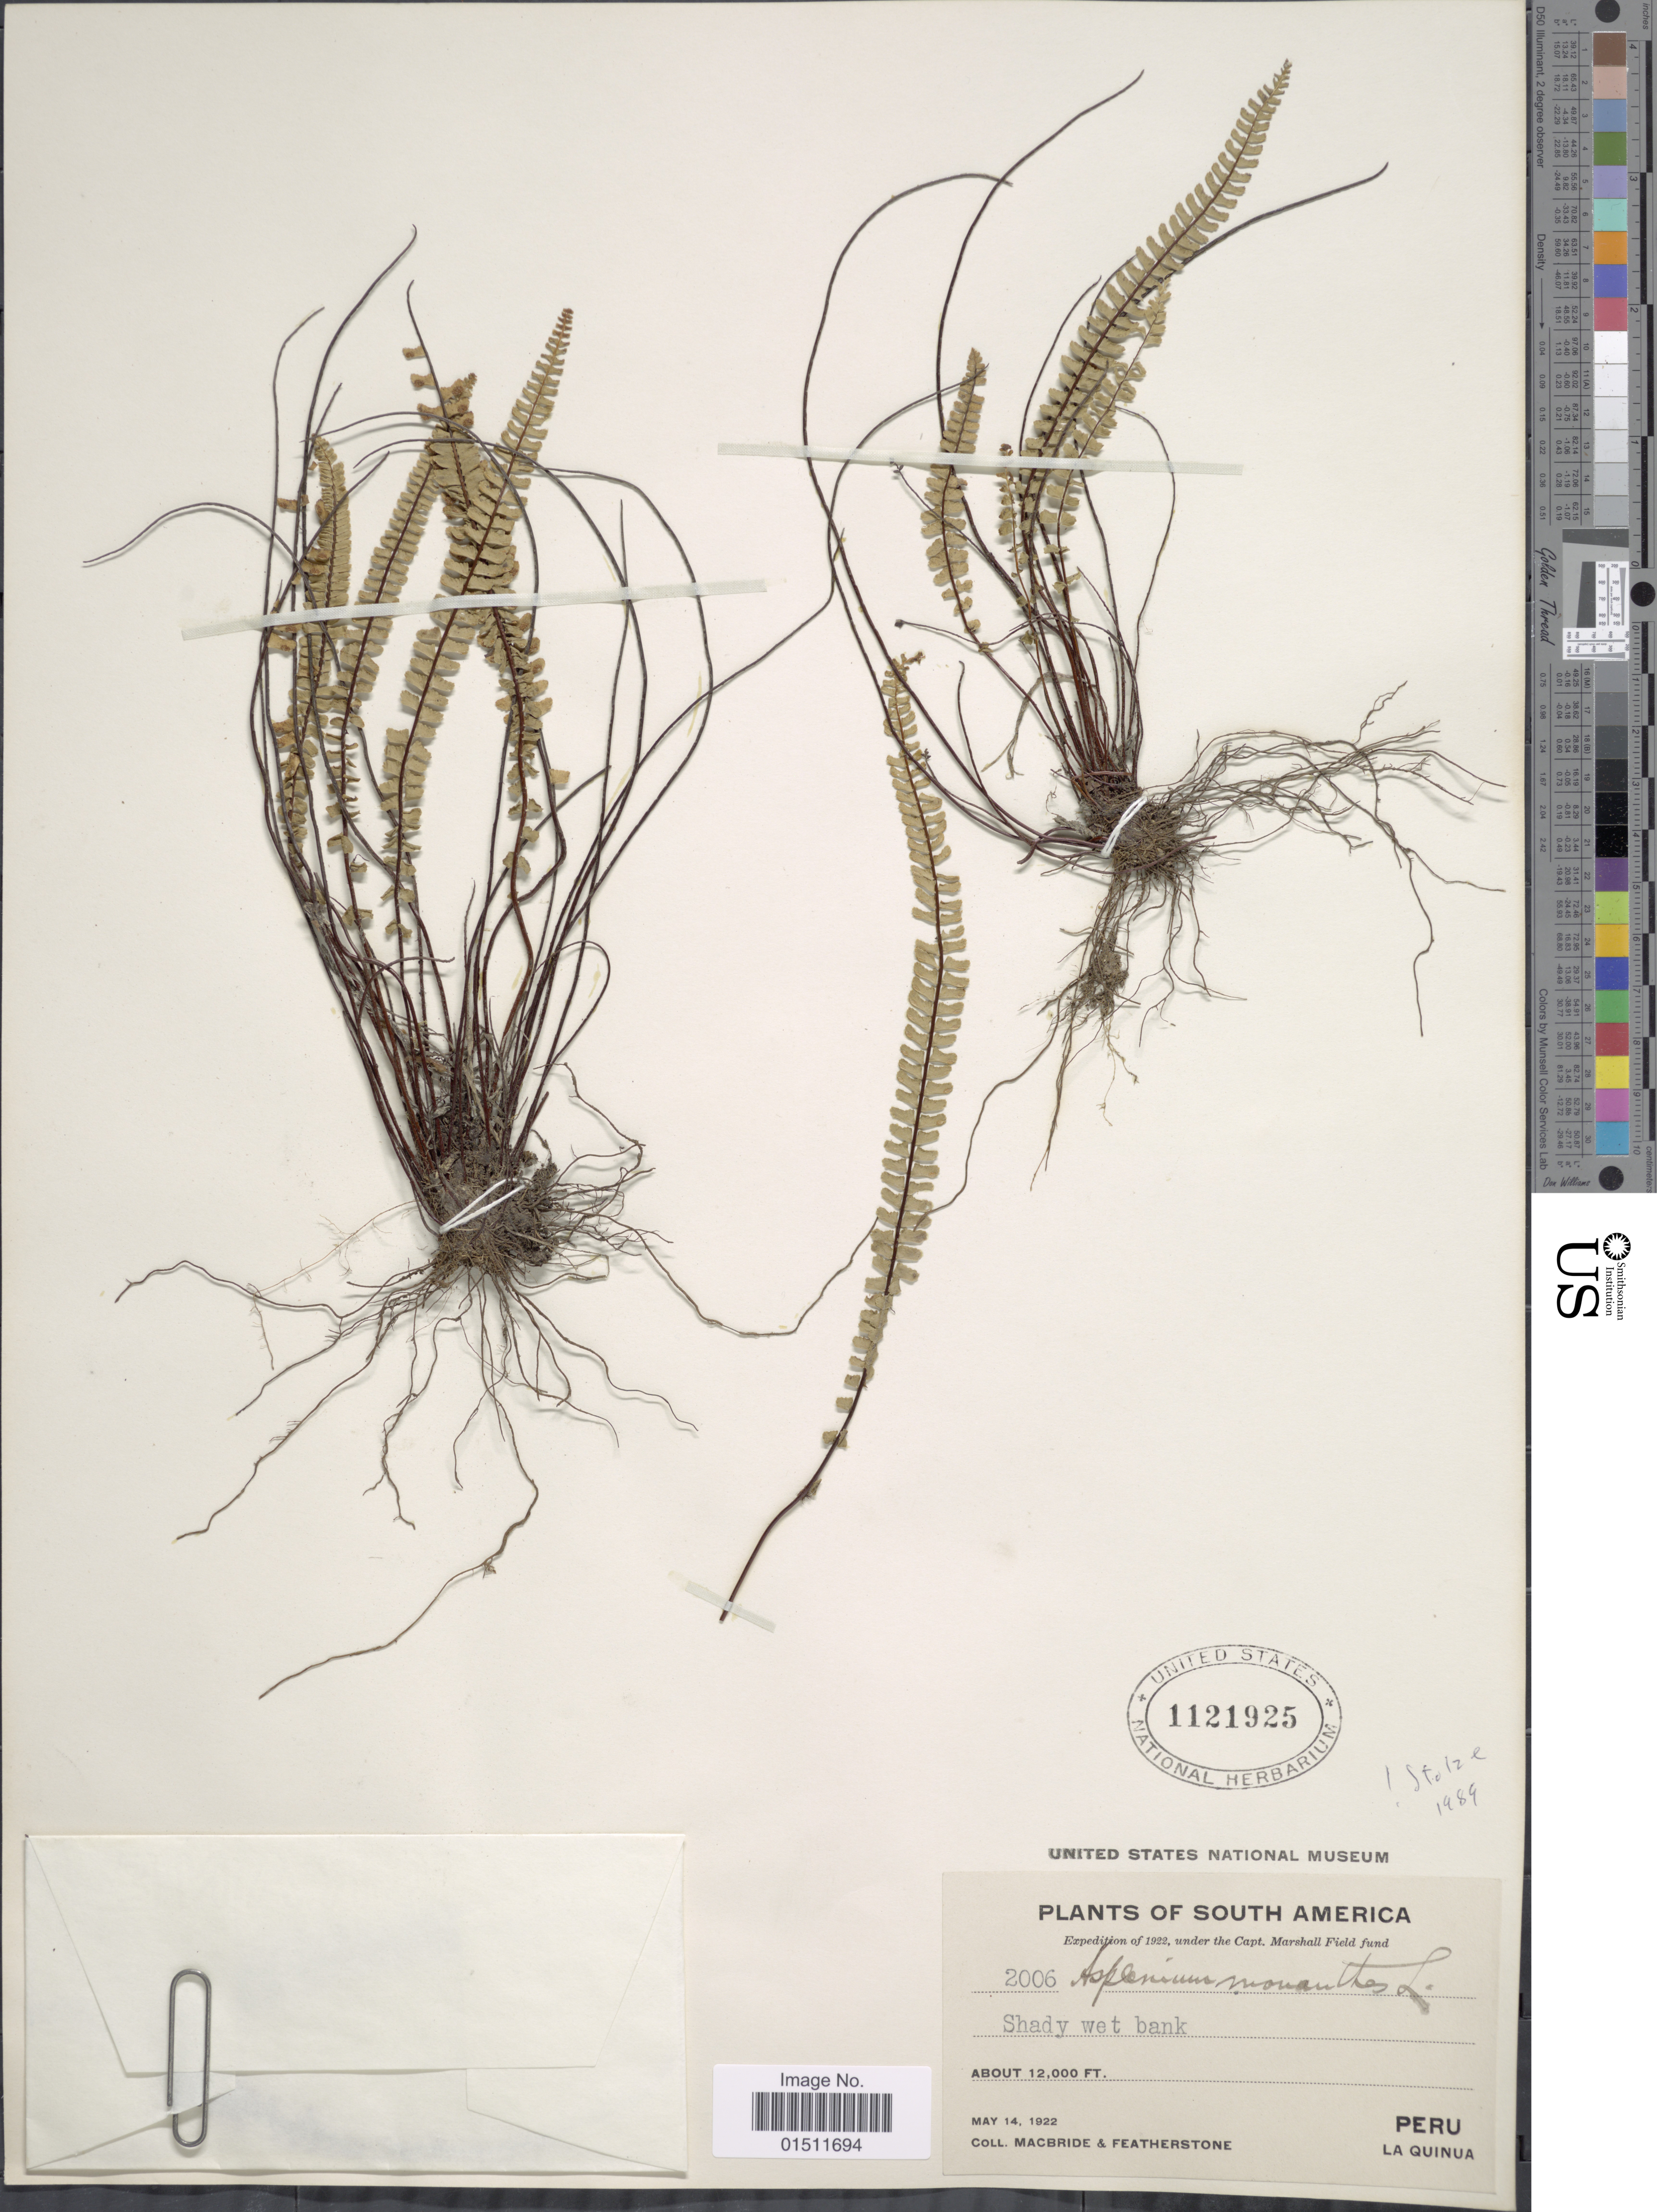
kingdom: Plantae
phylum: Tracheophyta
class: Polypodiopsida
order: Polypodiales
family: Aspleniaceae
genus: Asplenium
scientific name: Asplenium monanthes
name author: L.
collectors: Macbride, -- & -. Featherstone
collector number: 2006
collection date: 1922-05-14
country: Peru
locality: La Quinua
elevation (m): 3658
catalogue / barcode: US 1121925